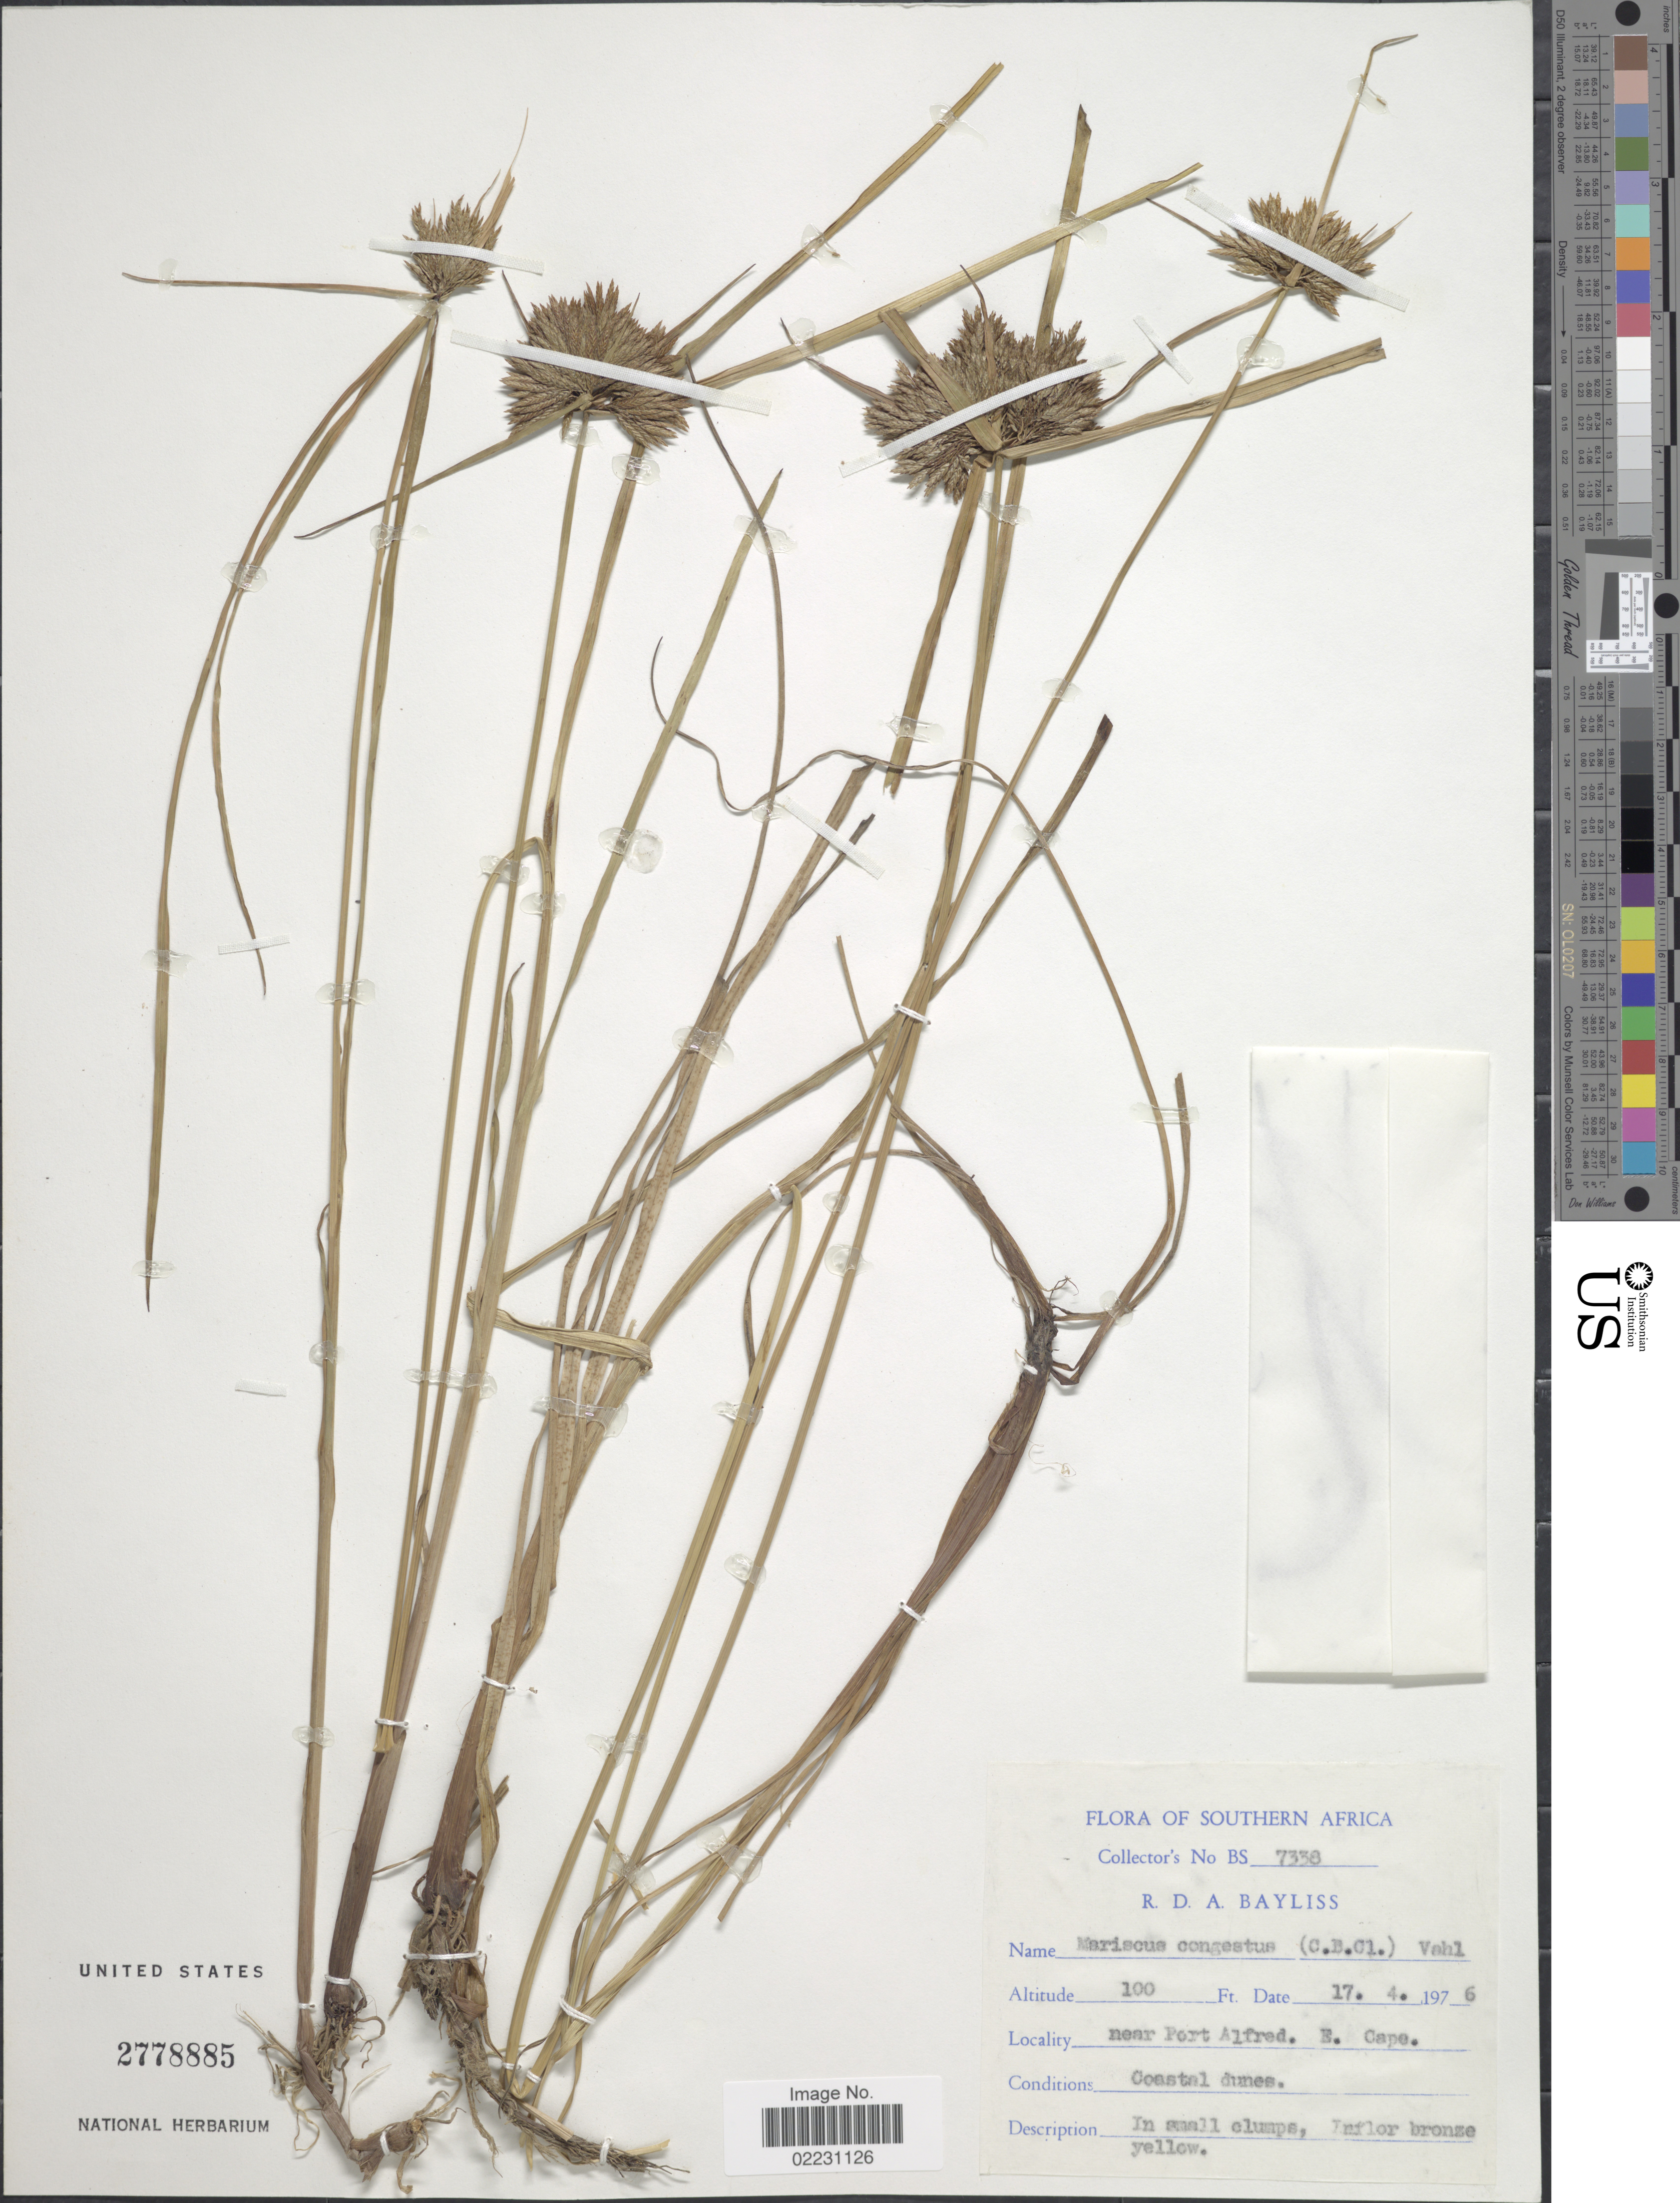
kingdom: Plantae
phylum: Tracheophyta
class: Liliopsida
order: Poales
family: Cyperaceae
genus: Cyperus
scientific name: Cyperus polystachyos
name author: Rottb.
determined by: Strong, Mark T., (BOT), Smithsonian Institution - National Museum of Natural History (UNITED STATES)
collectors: R. Bayliss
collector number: BS7338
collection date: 1976-04-17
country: South Africa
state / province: Eastern Cape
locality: Near Fort Alfred, E. Cape. Coastal dunes.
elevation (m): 30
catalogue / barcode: US 2778885